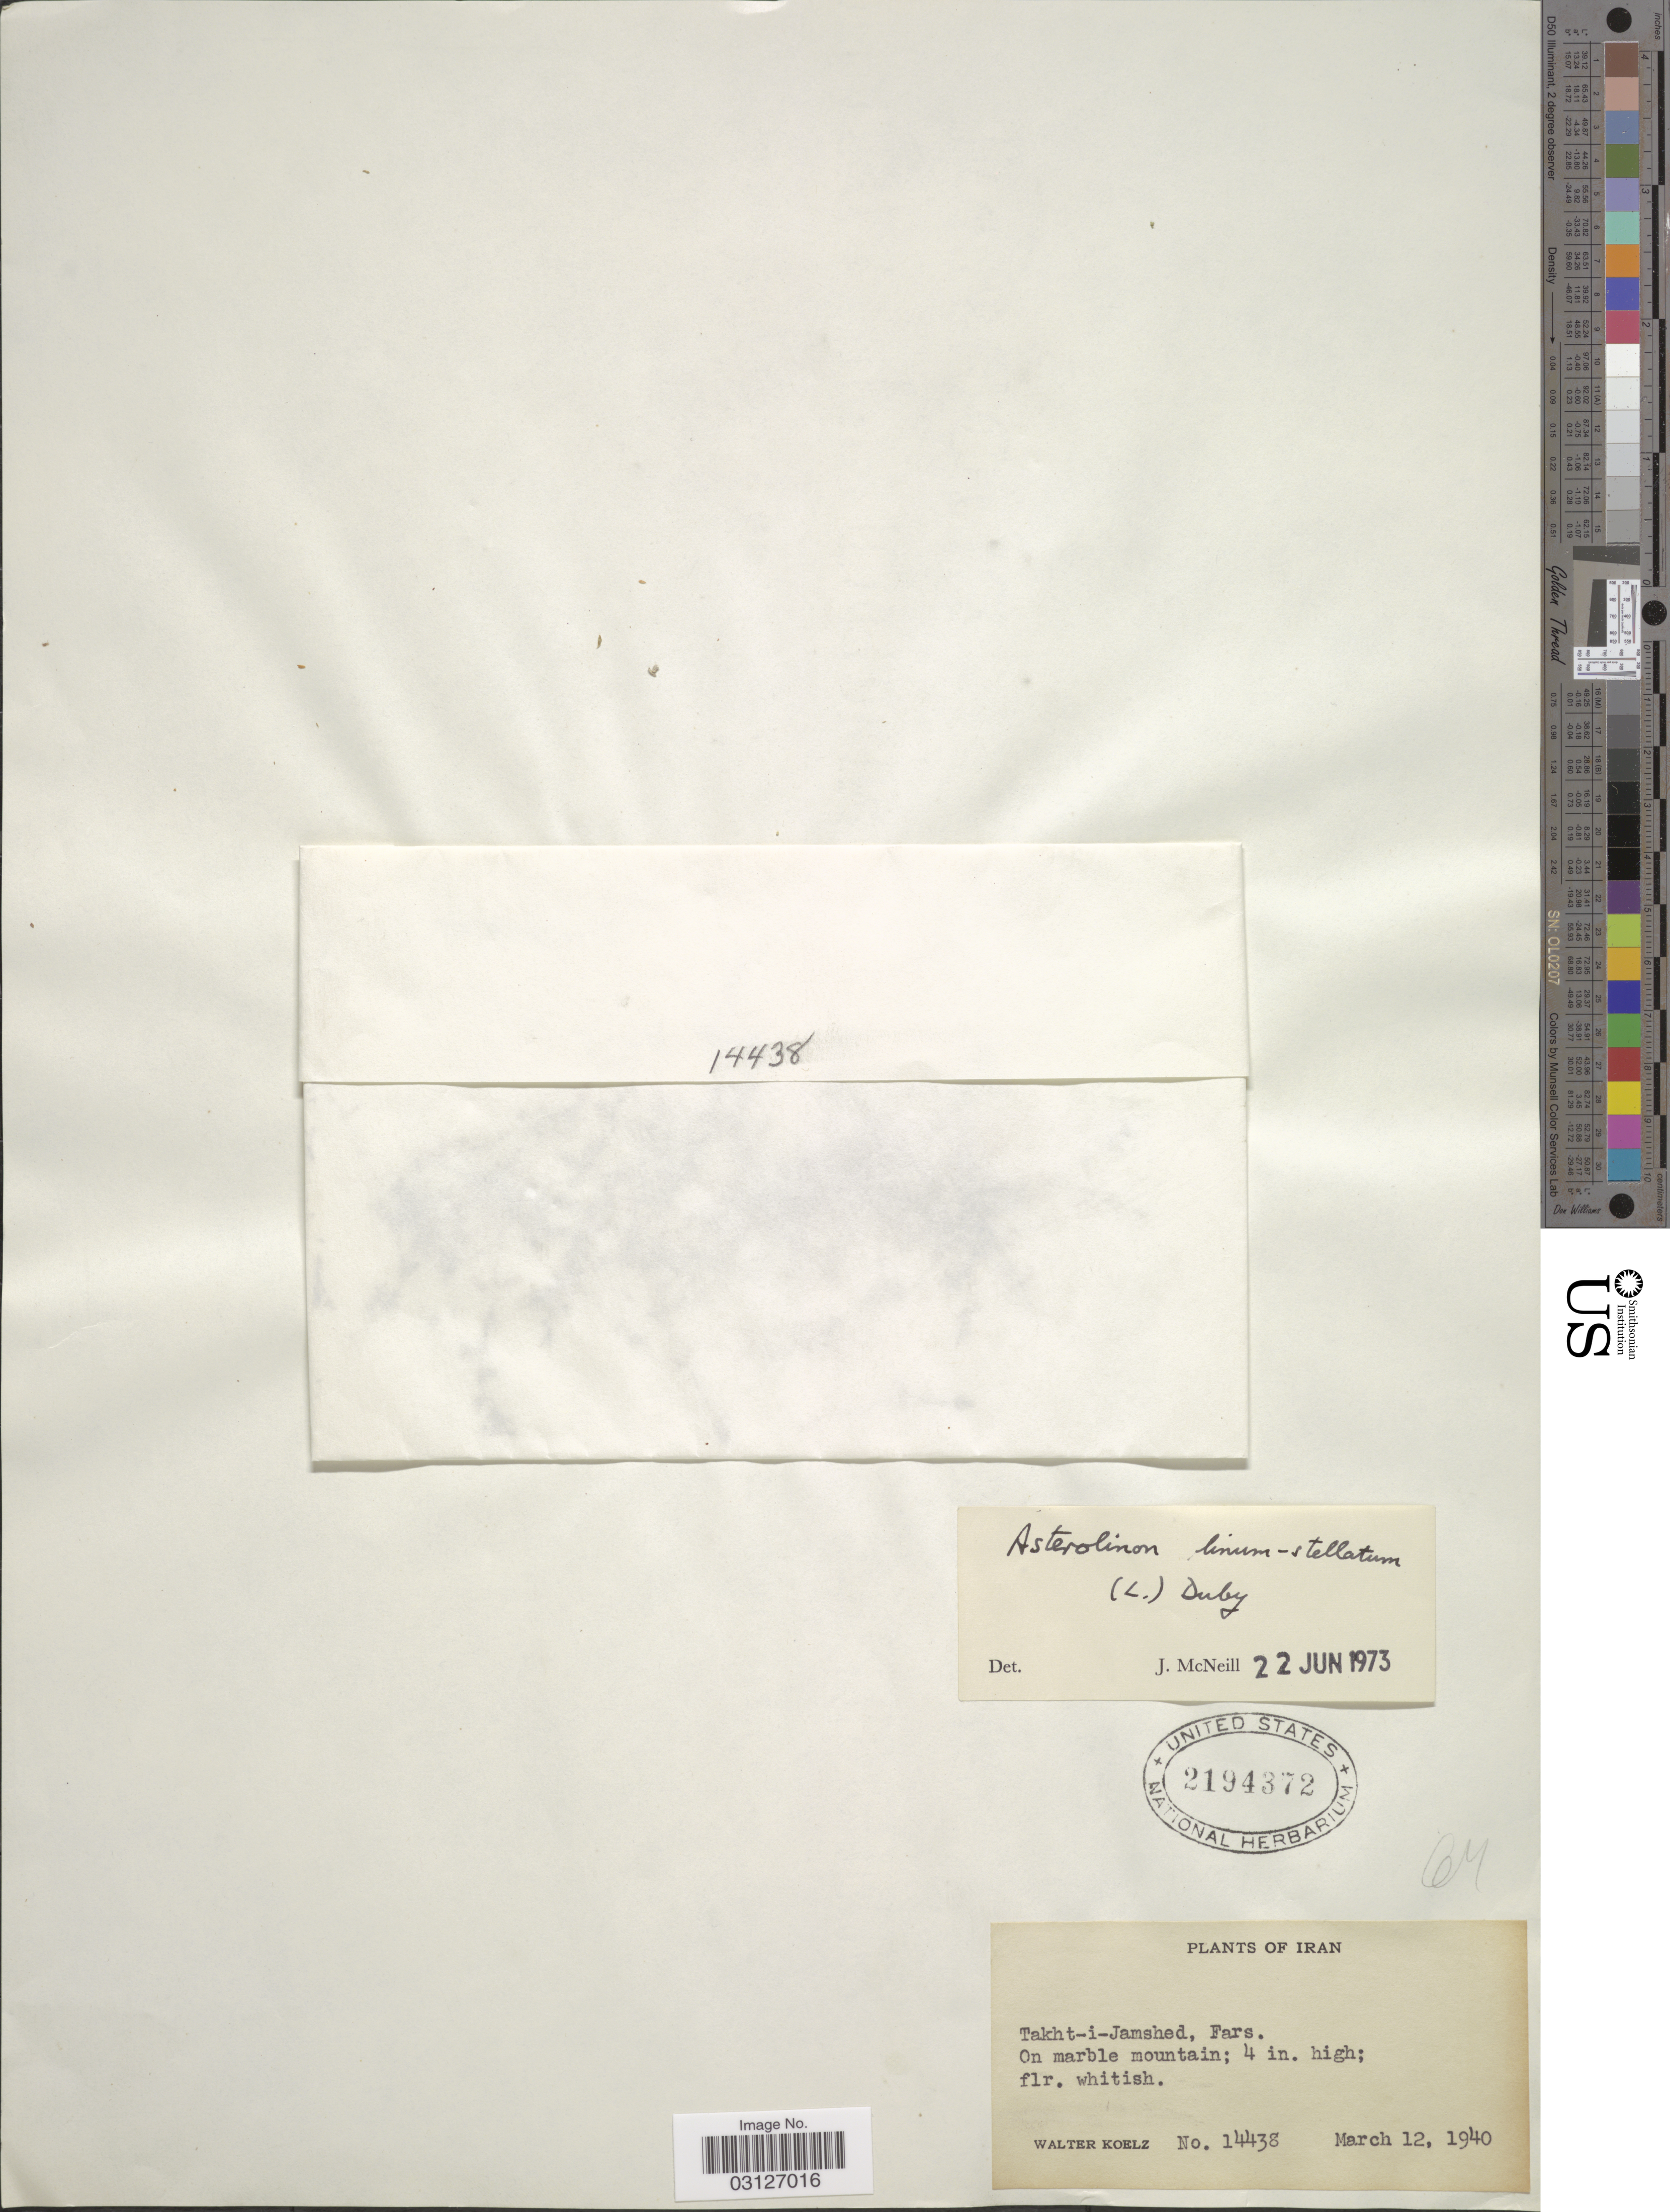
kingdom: Plantae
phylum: Tracheophyta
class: Magnoliopsida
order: Ericales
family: Primulaceae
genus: Asterolinon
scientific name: Asterolinon linum-stellatum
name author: (L.) Duby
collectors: W. N. Koelz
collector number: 14438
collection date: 1940-03-12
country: Iran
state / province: Fars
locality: Takht-i-Jamshed, Fars.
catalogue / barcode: US 2194372